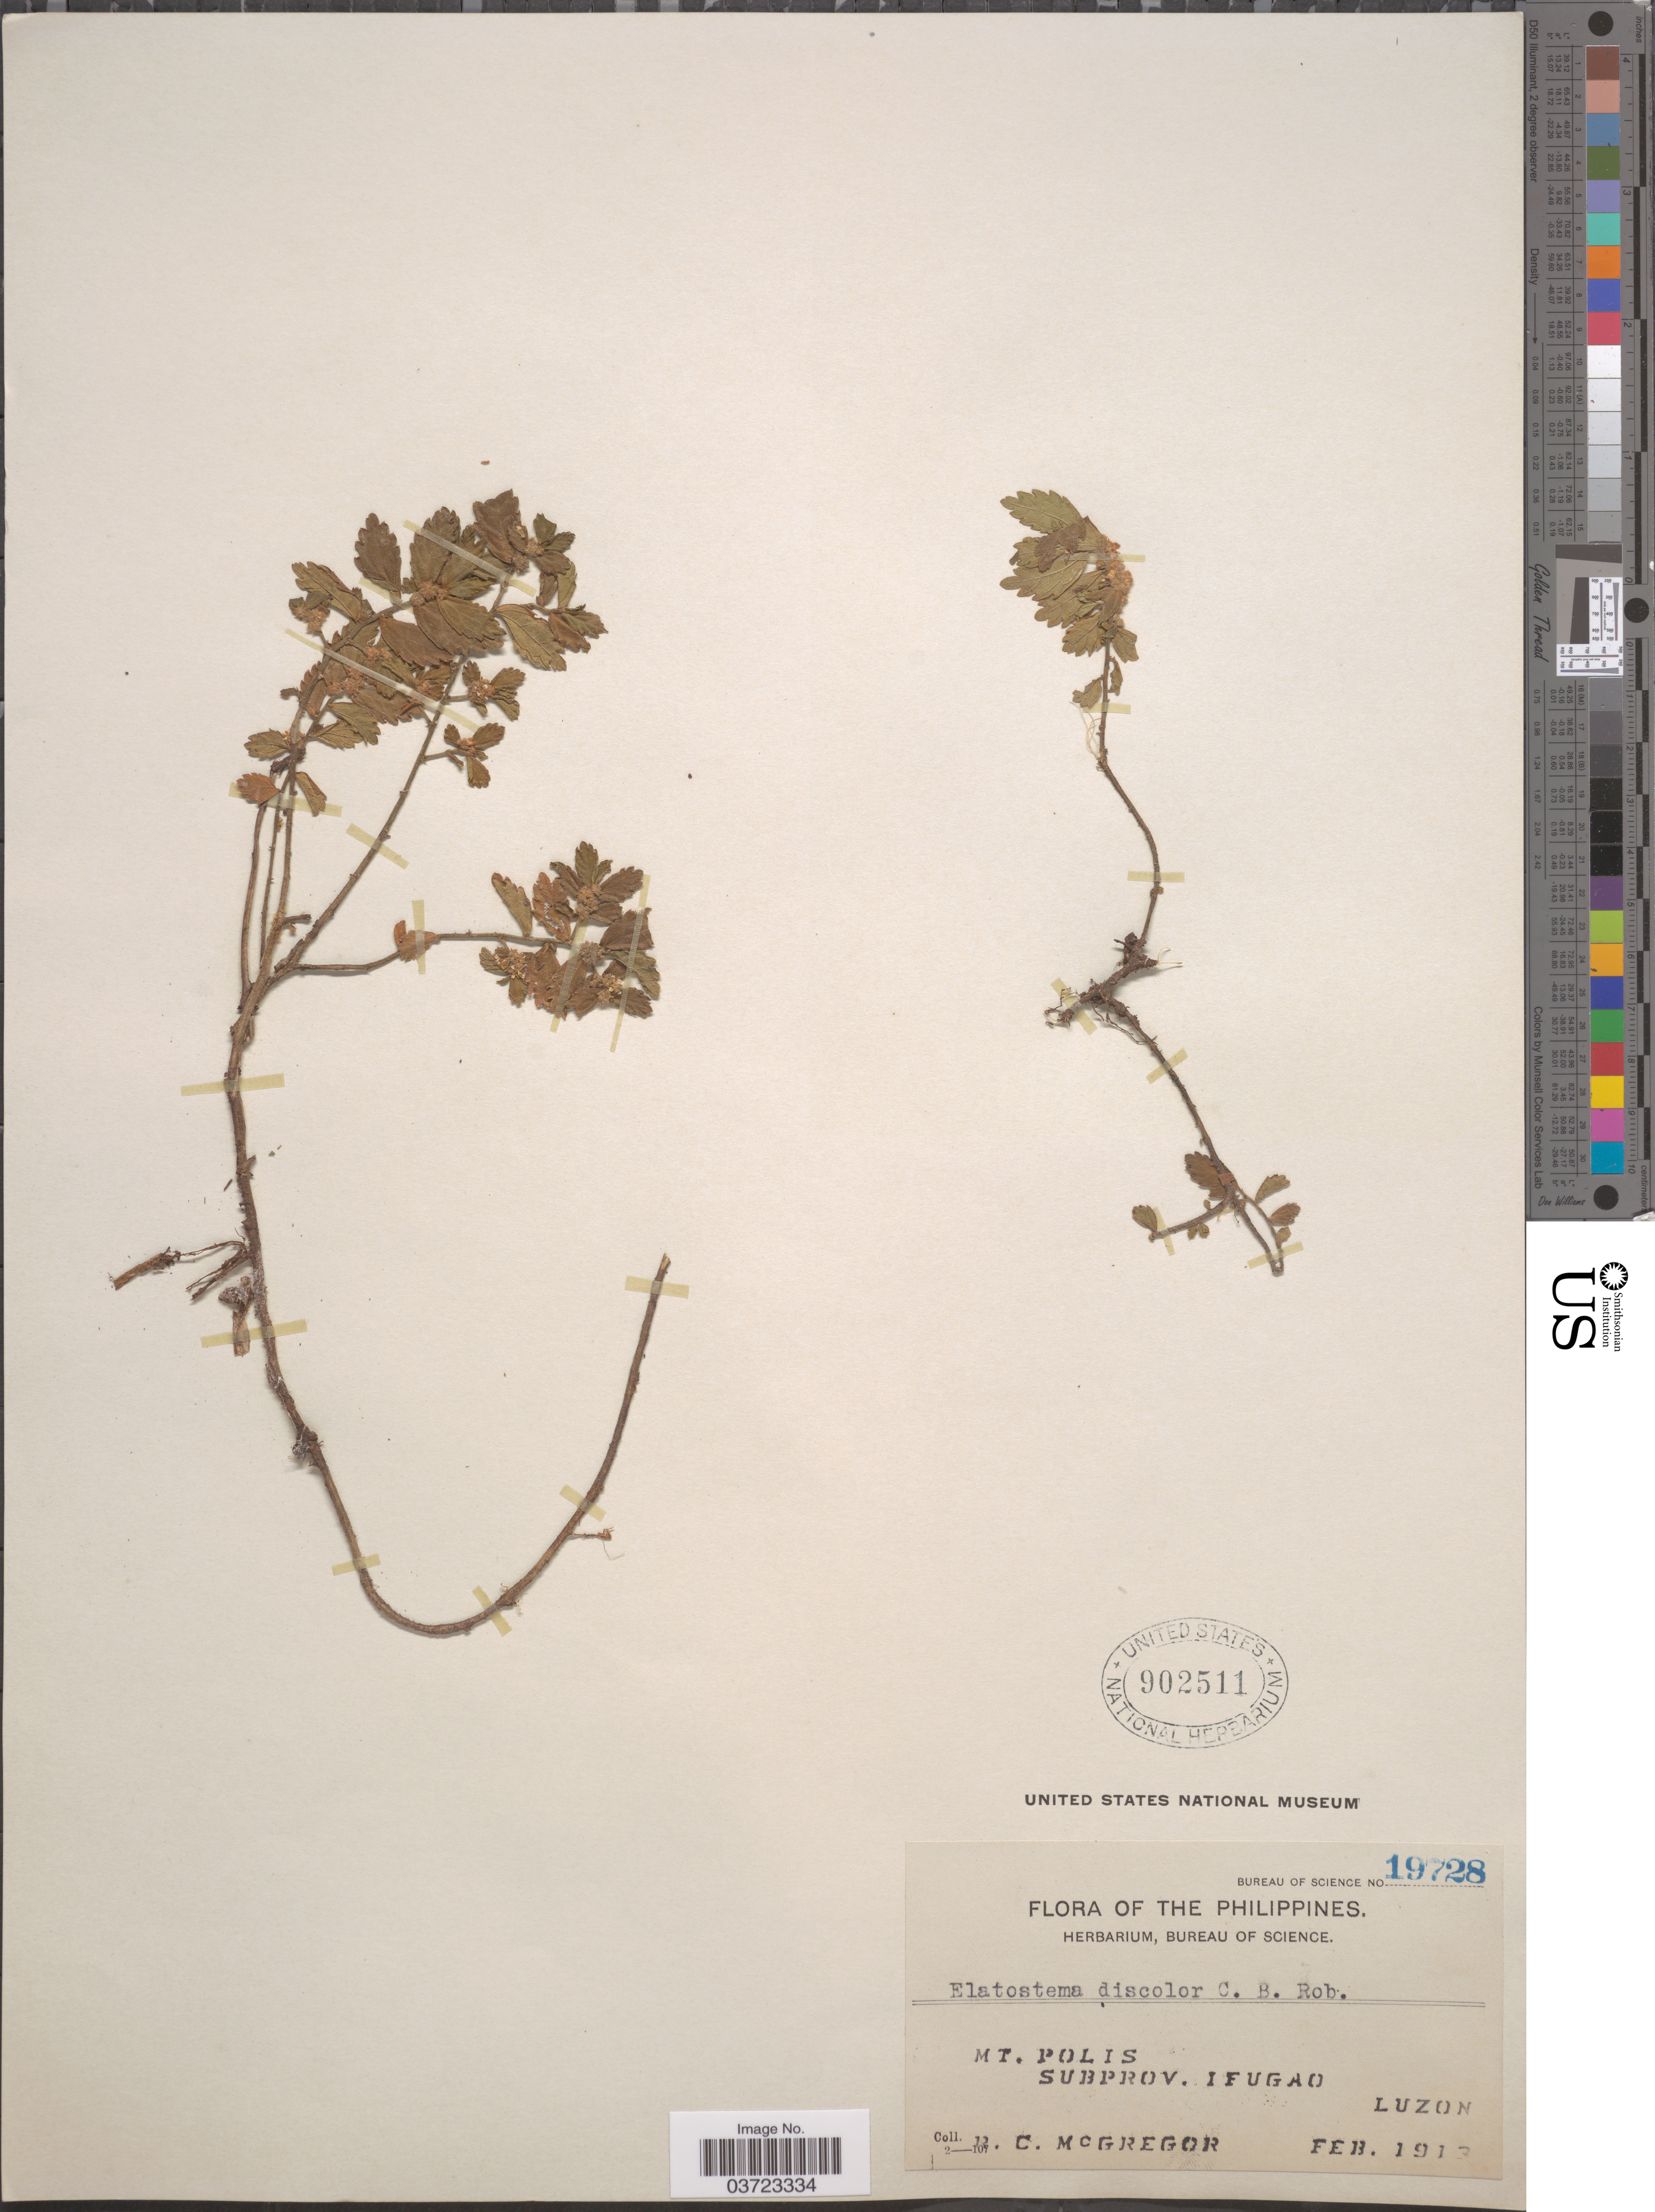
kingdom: Plantae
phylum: Tracheophyta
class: Magnoliopsida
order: Rosales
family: Urticaceae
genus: Elatostema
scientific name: Elatostema discolor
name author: C.B. Rob.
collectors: R. C. McGregor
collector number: Bureau of Science 19728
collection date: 1913-02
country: Philippines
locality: Mt. Polis. Subprov. Ifugao.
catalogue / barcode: US 902511